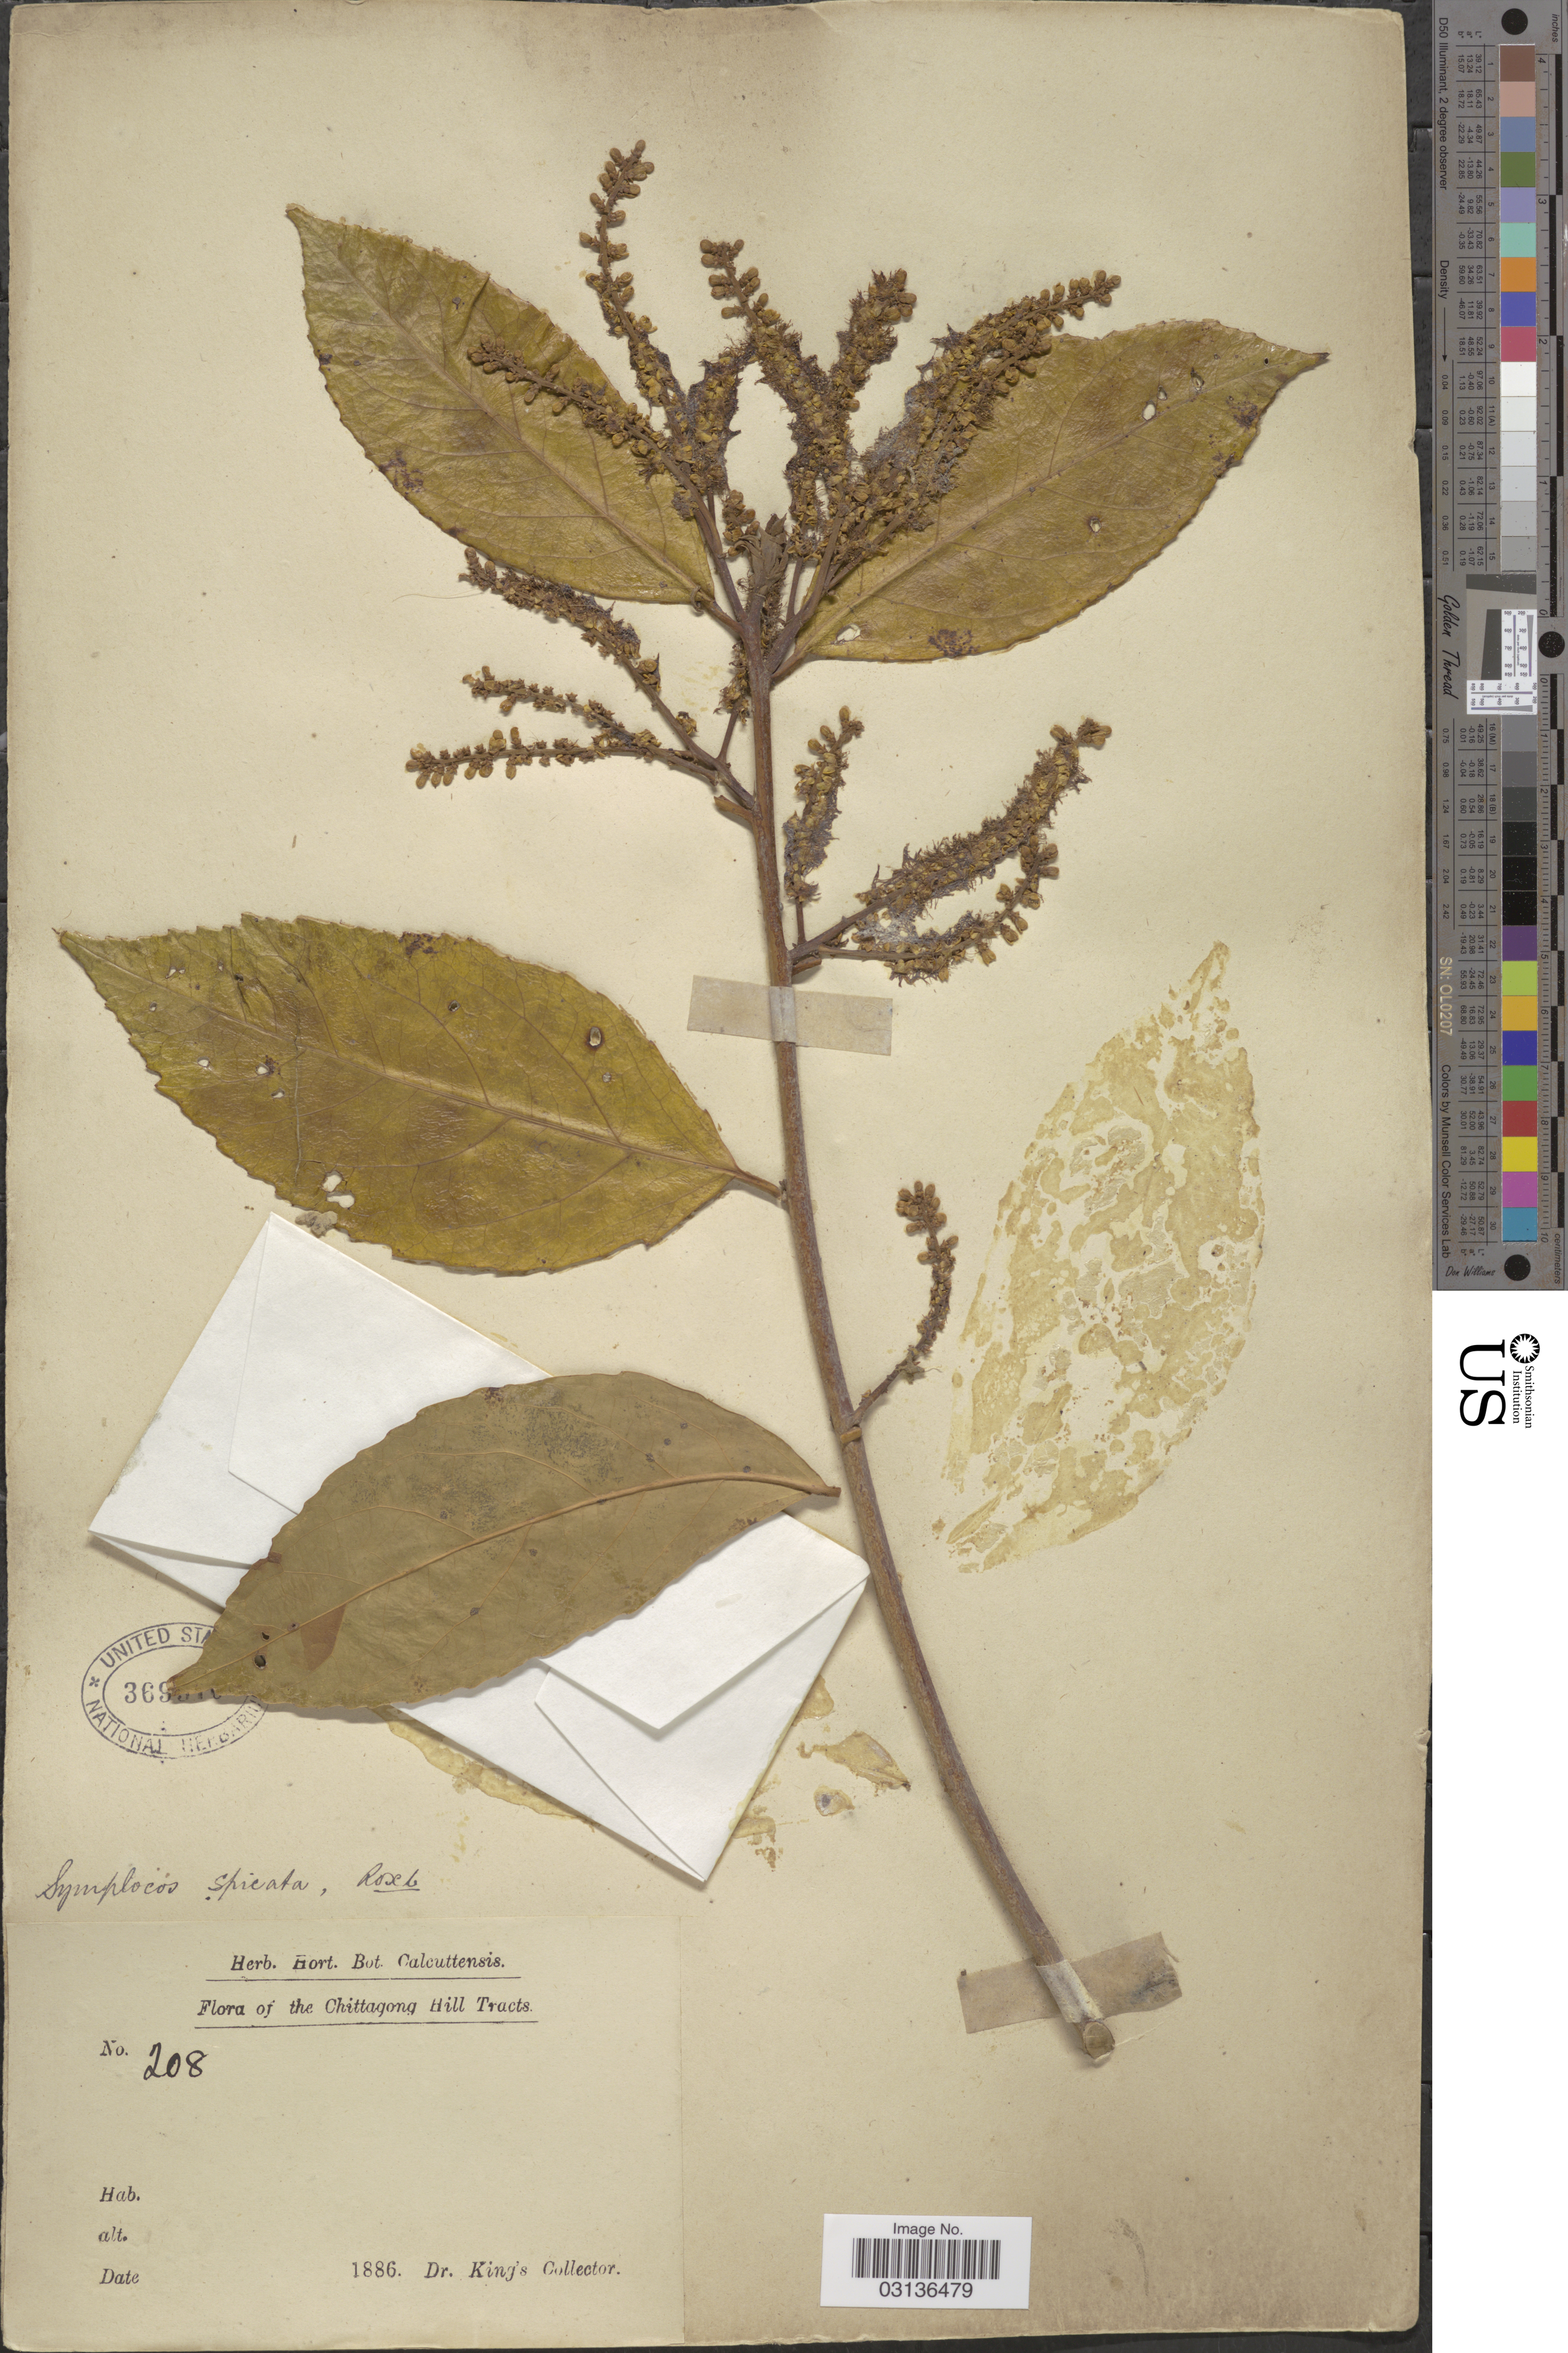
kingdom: Plantae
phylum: Tracheophyta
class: Magnoliopsida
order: Ericales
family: Symplocaceae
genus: Symplocos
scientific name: Symplocos cochinchinensis subsp. laurina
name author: (Retz.) Noot.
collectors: Dr. King's collector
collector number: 208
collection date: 1866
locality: Chittagong Hill Tracts.